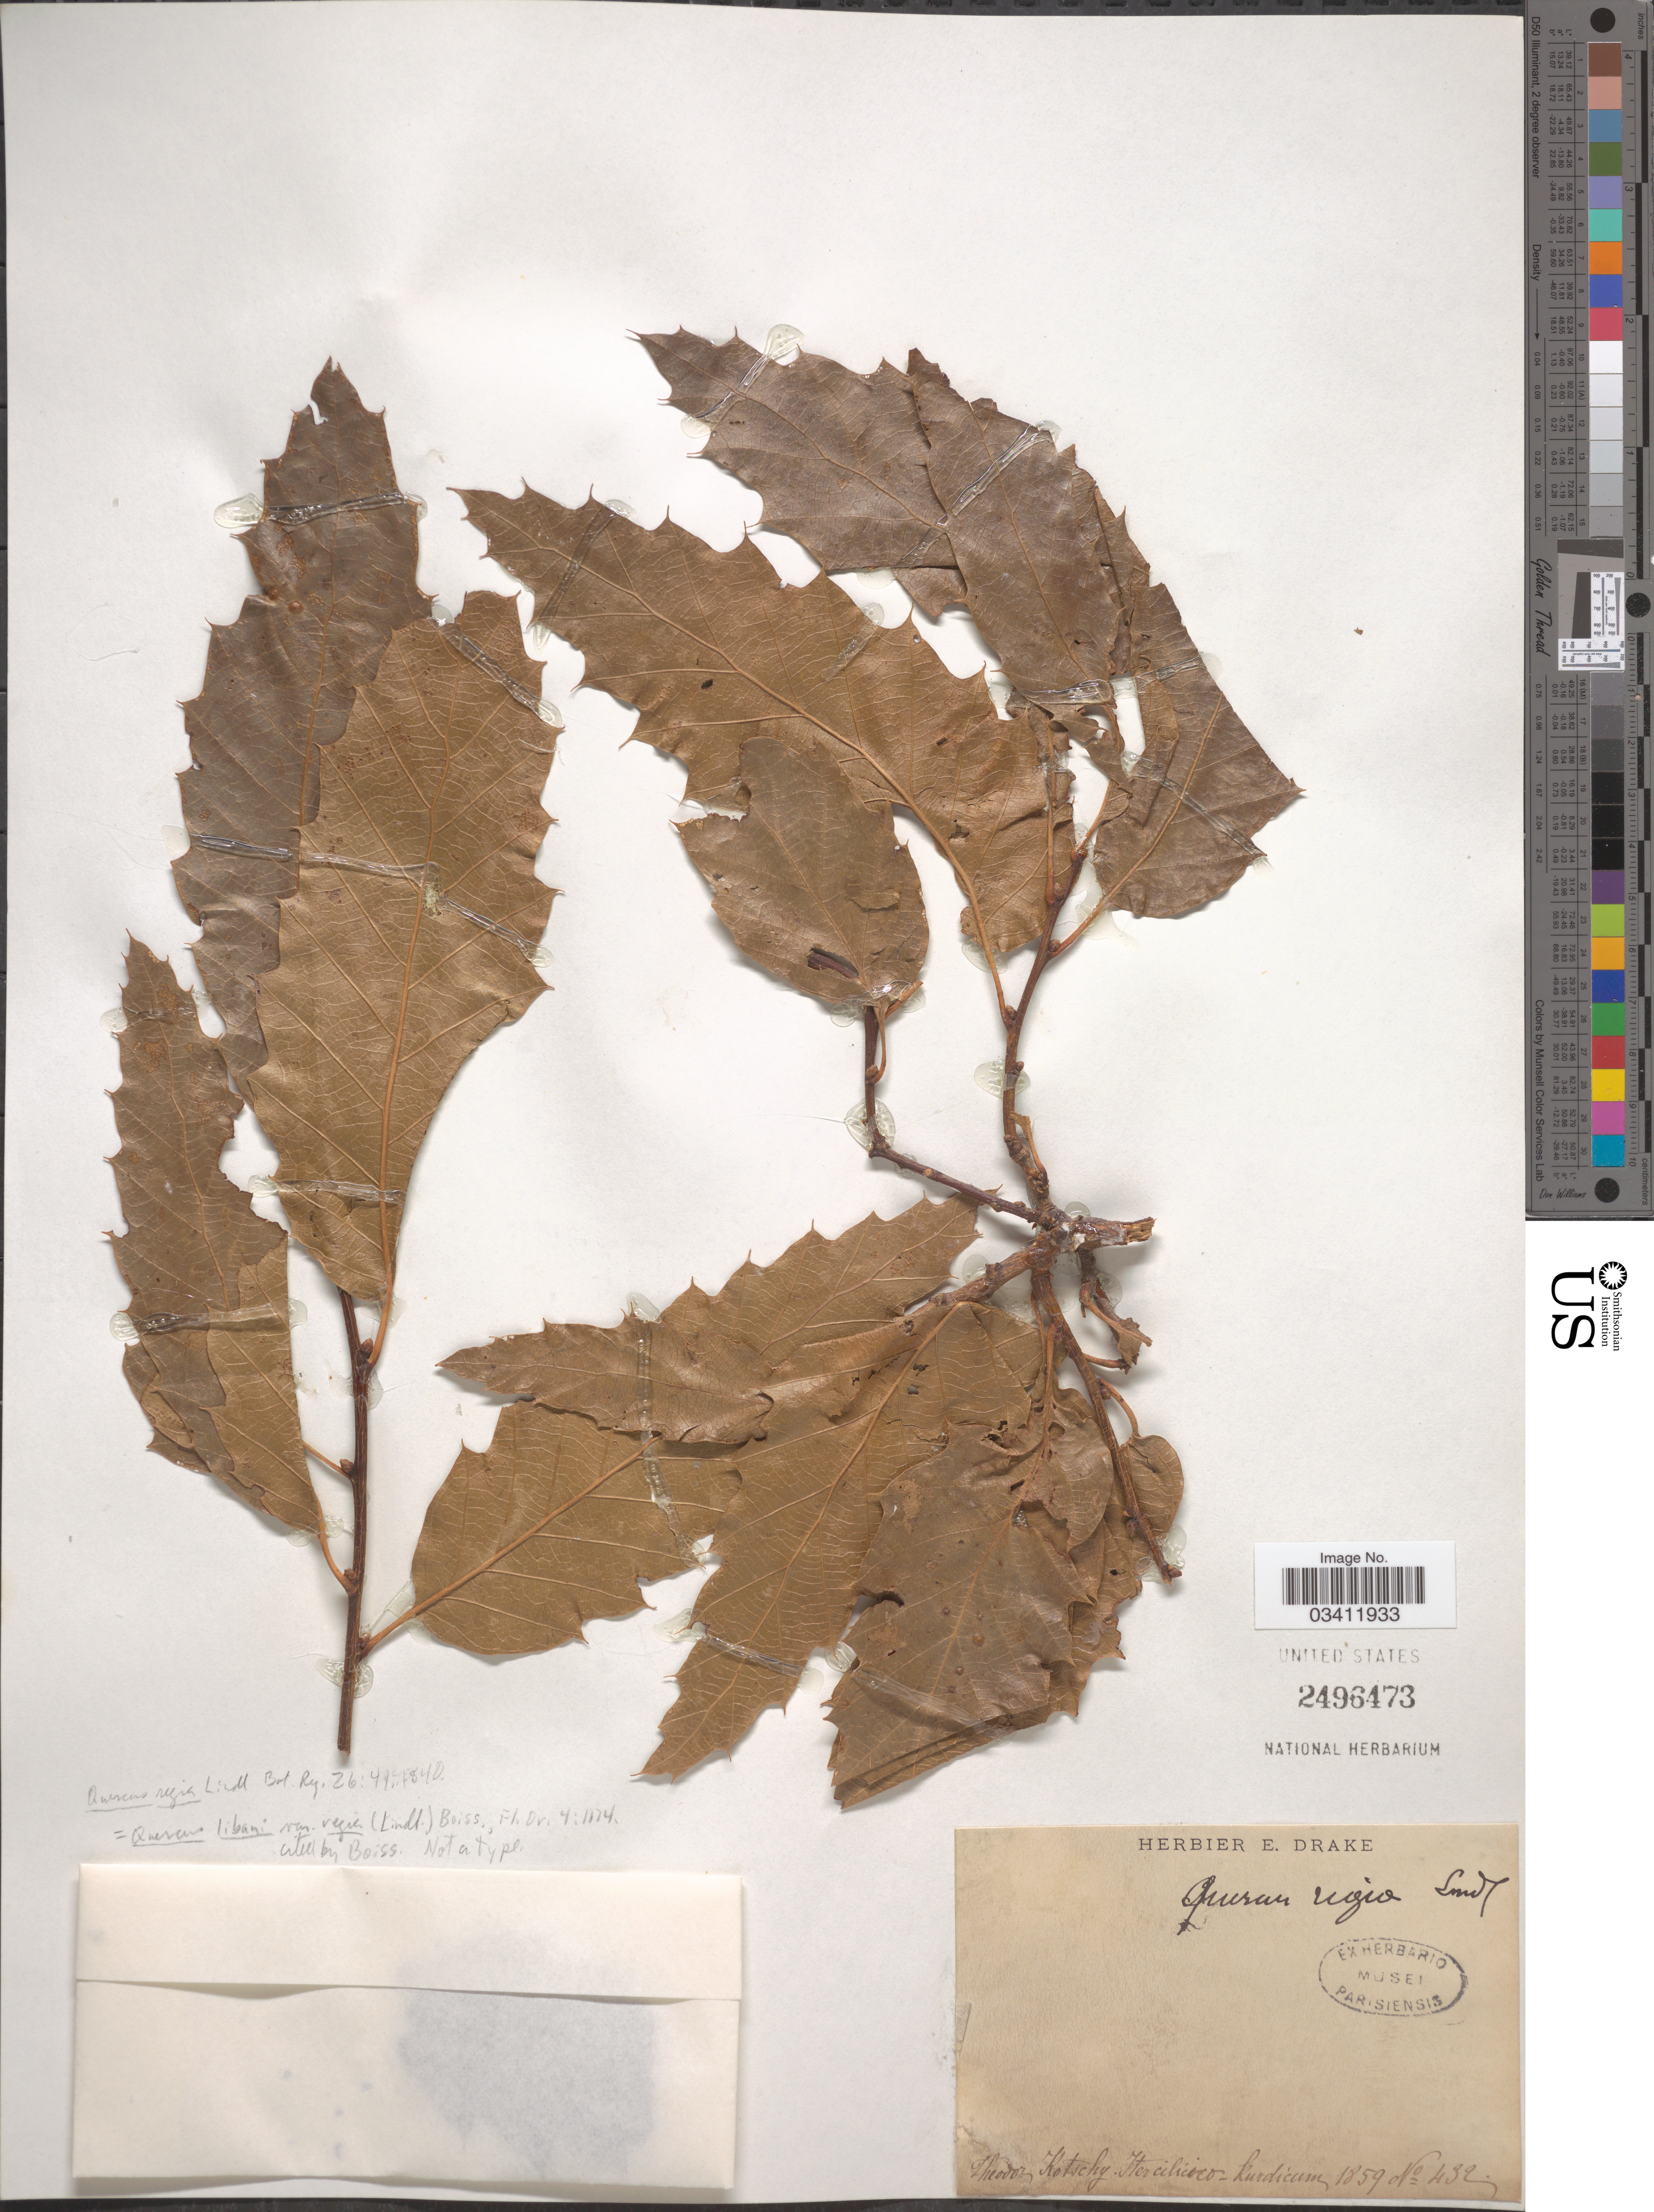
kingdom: Plantae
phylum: Tracheophyta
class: Magnoliopsida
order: Fagales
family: Fagaceae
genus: Quercus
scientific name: Quercus libani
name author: Olivier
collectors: K. G. Kotschy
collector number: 432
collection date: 1859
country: Turkey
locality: Iter Cilicico-kurdicum.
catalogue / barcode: US 2496473